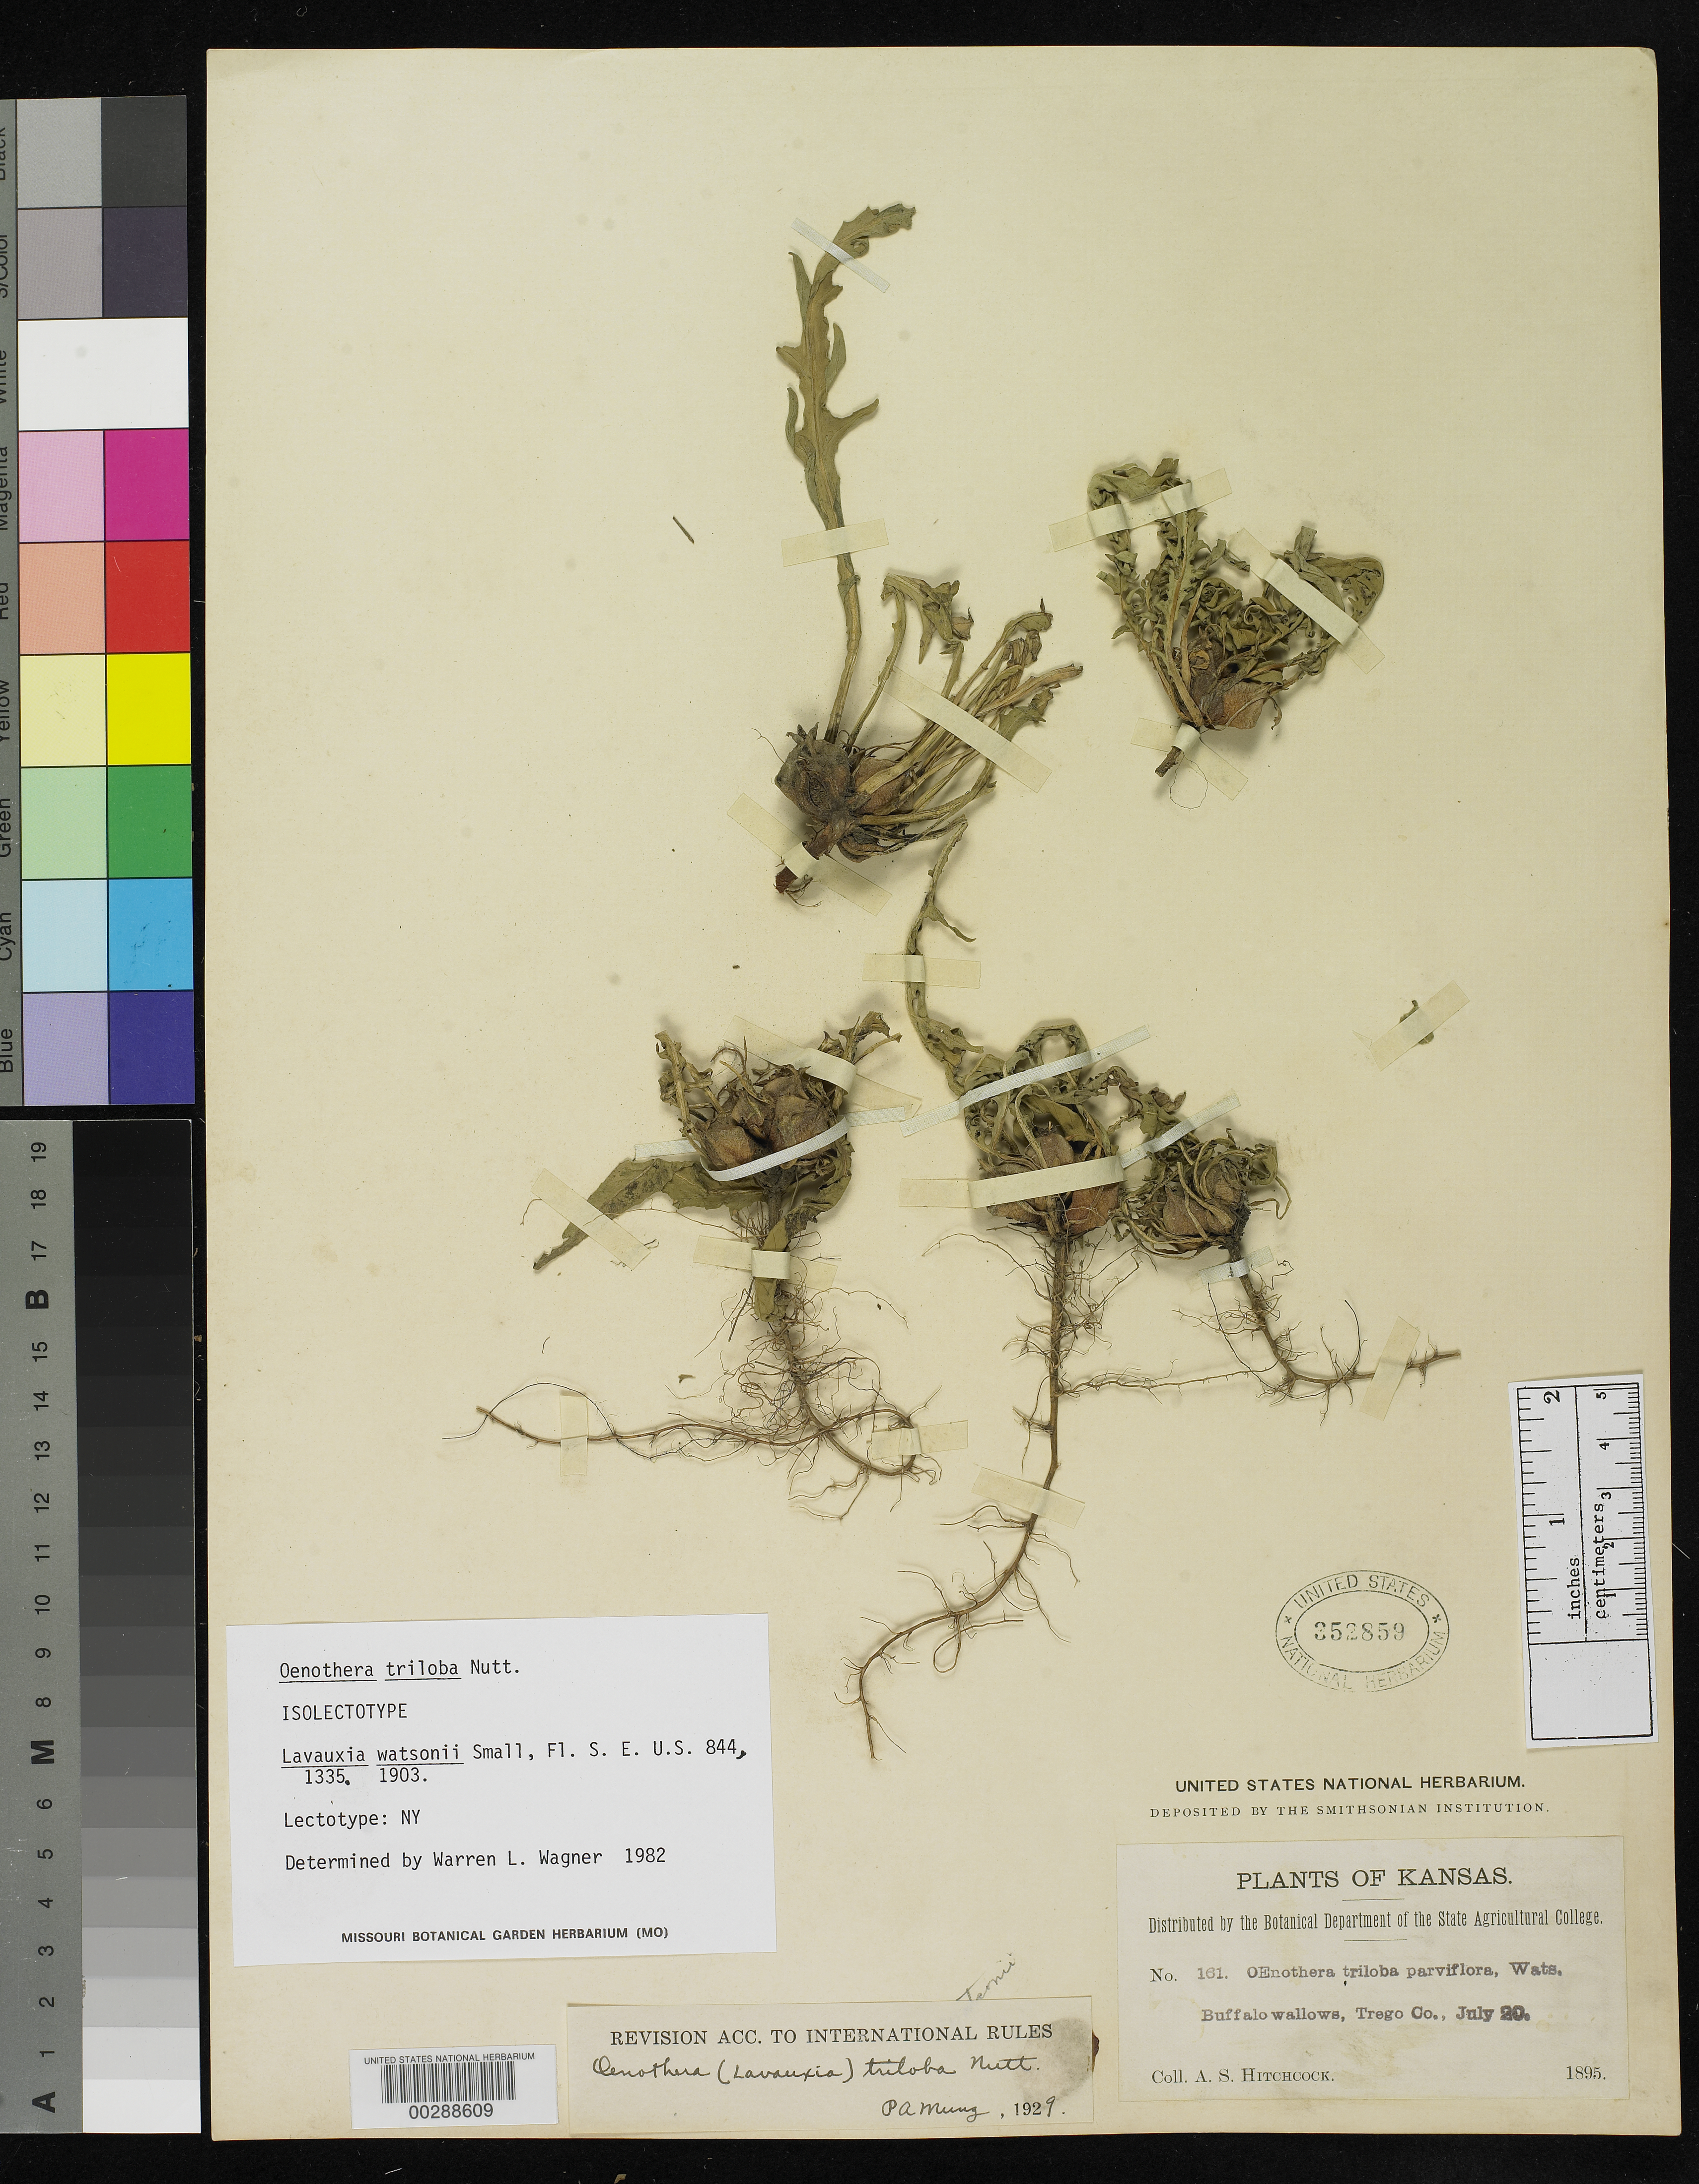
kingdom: Plantae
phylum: Tracheophyta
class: Magnoliopsida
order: Myrtales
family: Onagraceae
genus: Lavauxia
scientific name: Lavauxia watsonii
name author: Small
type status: Isolectotype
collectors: A. S. Hitchcock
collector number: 161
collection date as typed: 20 Jul 1895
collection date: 1895-07-20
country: United States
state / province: Kansas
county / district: Trego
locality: Buffalo Wallows.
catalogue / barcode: US 352859